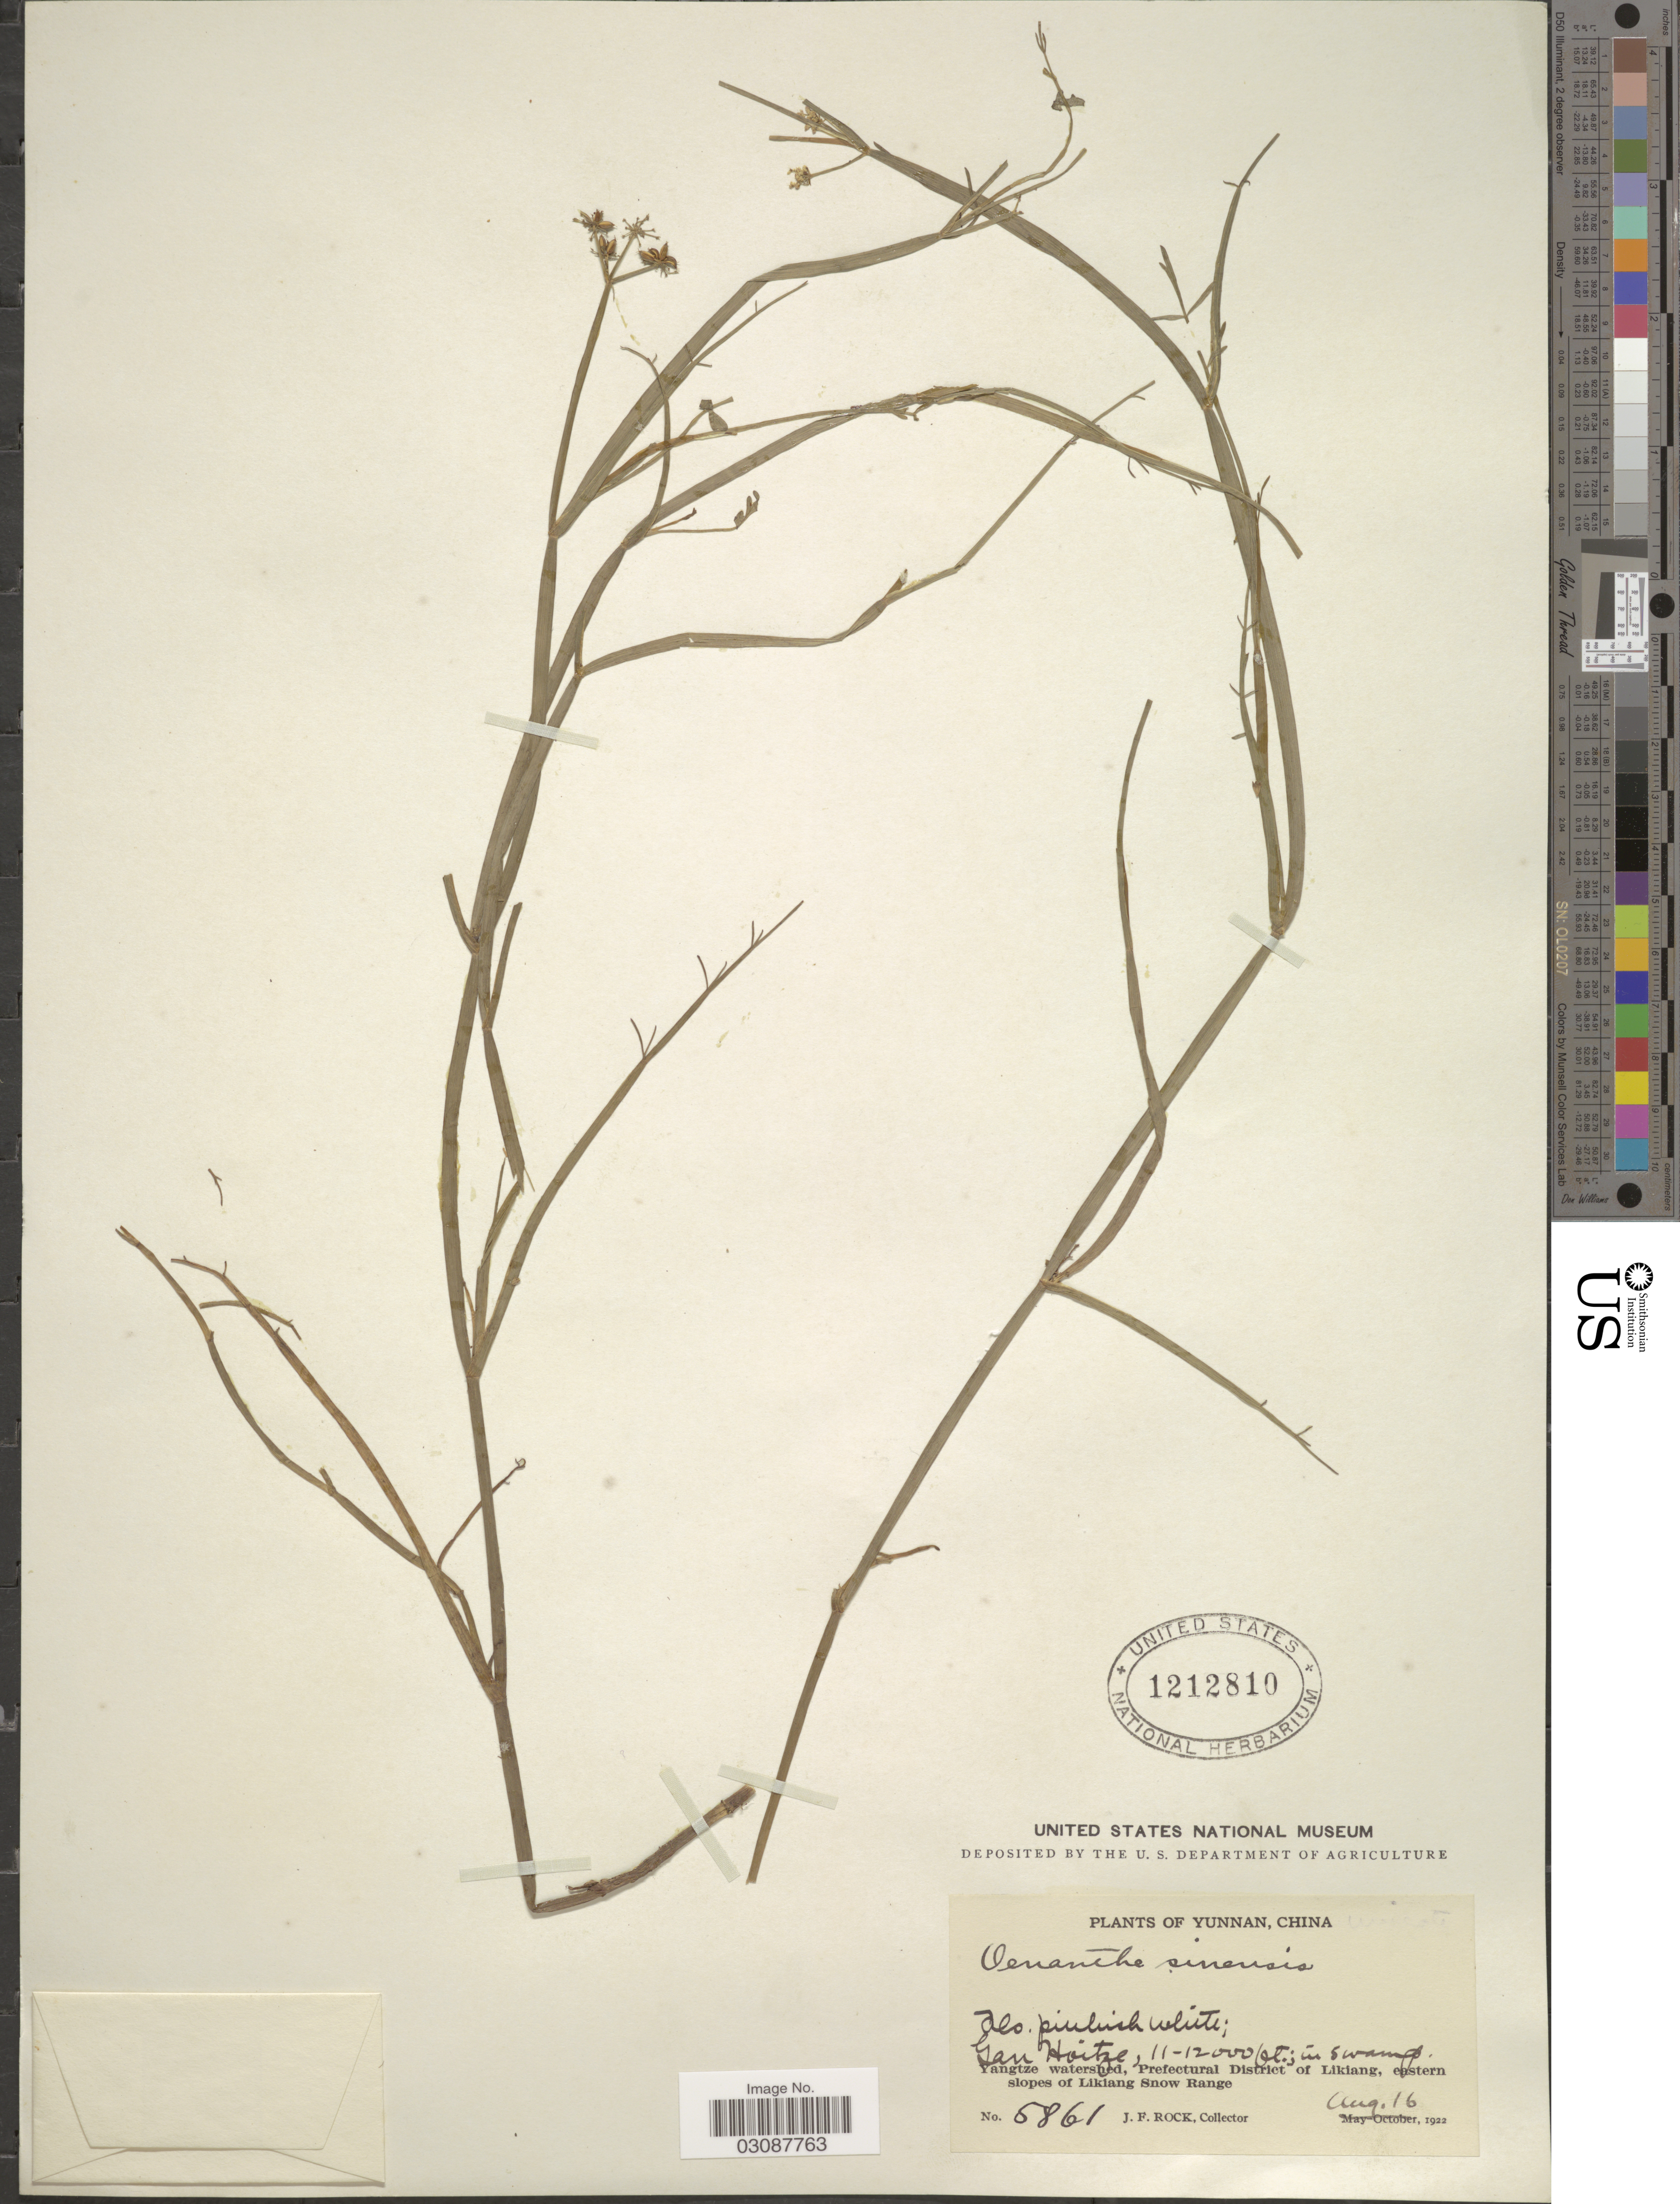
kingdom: Plantae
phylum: Tracheophyta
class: Magnoliopsida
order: Apiales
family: Apiaceae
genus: Oenanthe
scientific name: Oenanthe sinensis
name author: Dunn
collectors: J. Rock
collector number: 5861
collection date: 1922-08-16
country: China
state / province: Yunnan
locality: Yunnan, Yangtze watershed, Prefectural District of Likiang, eastern slopes of Likiang Snow Range, Gan Haitze.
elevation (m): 3353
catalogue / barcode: US 1212810